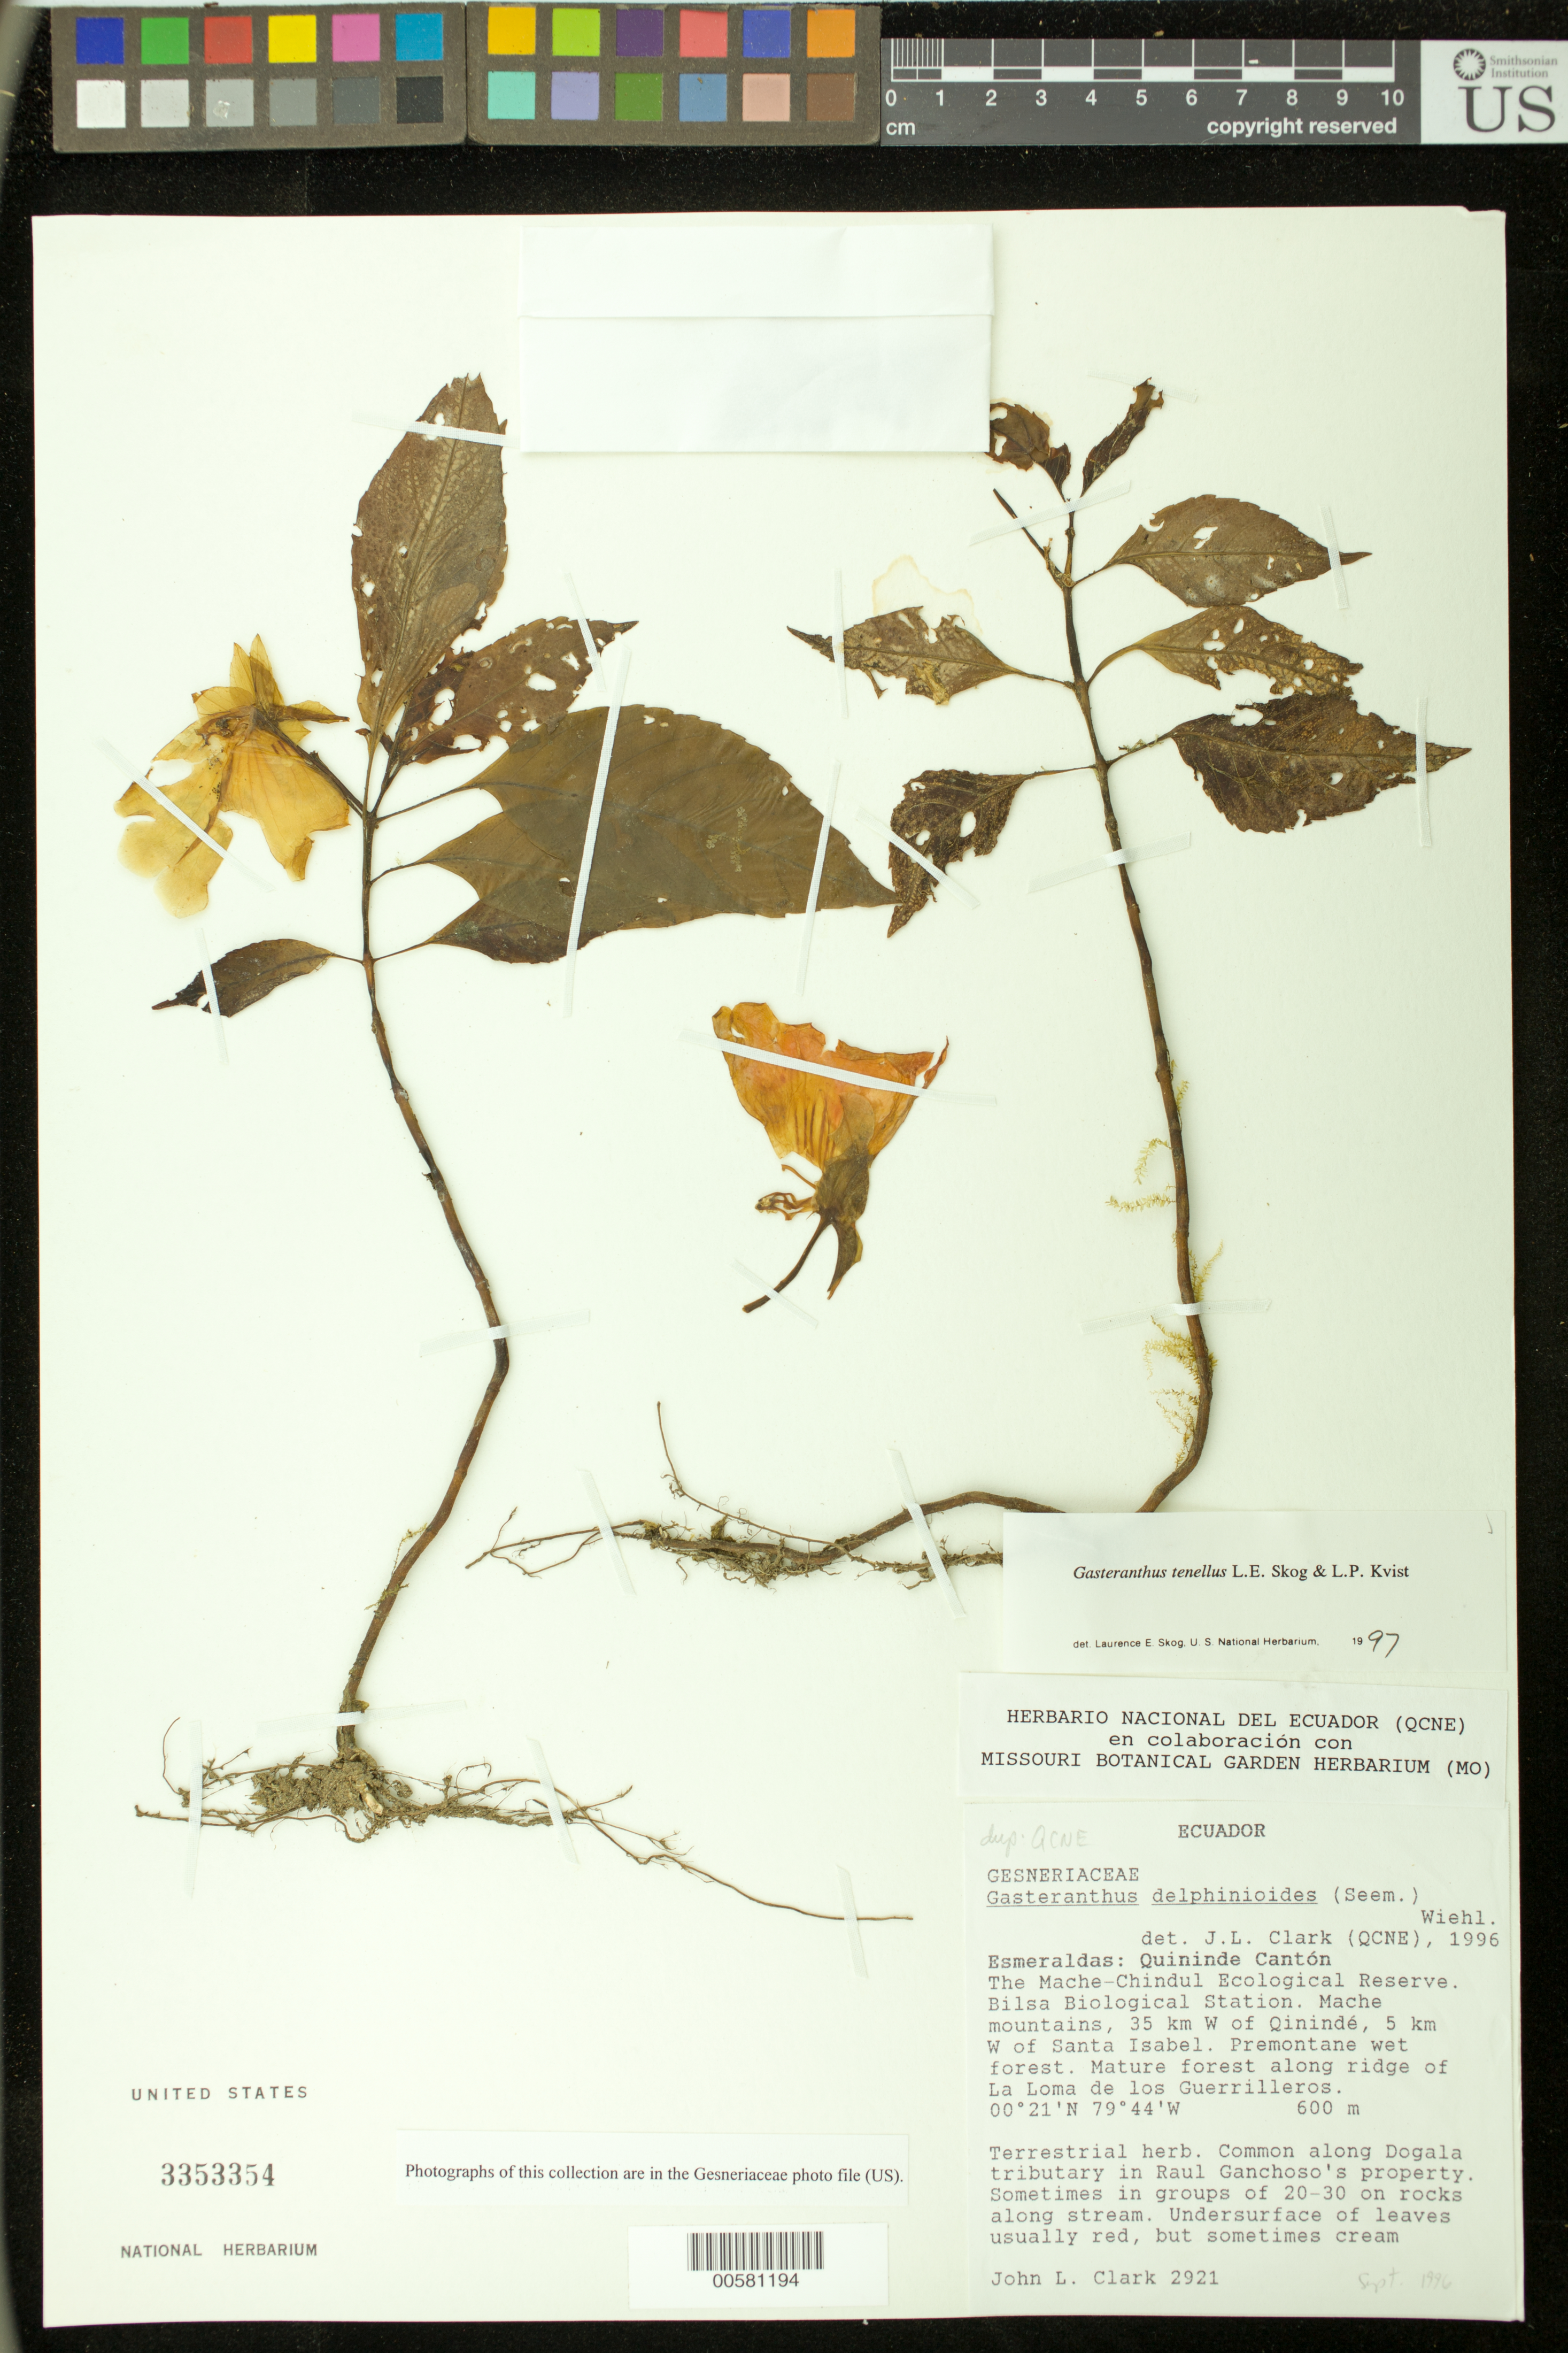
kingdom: Plantae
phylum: Tracheophyta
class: Magnoliopsida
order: Lamiales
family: Gesneriaceae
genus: Gasteranthus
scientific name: Gasteranthus tenellus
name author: L.E. Skog & L.P. Kvist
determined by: Skog, Laurence E.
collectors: J. L. Clark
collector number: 2921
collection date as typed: Sep 1996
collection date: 1996-09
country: Ecuador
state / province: Esmeraldas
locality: Quininde Cantón; Mache-Chindul Ecological Reserve; Bilsa Biological Station, Mache mountains, 35 km W of Quinindé, 5 km W of Santa Isabel; along ridge of La Loma de los Guerrilleros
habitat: Premontane wet forest; mature forest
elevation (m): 600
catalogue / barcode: US 3353354